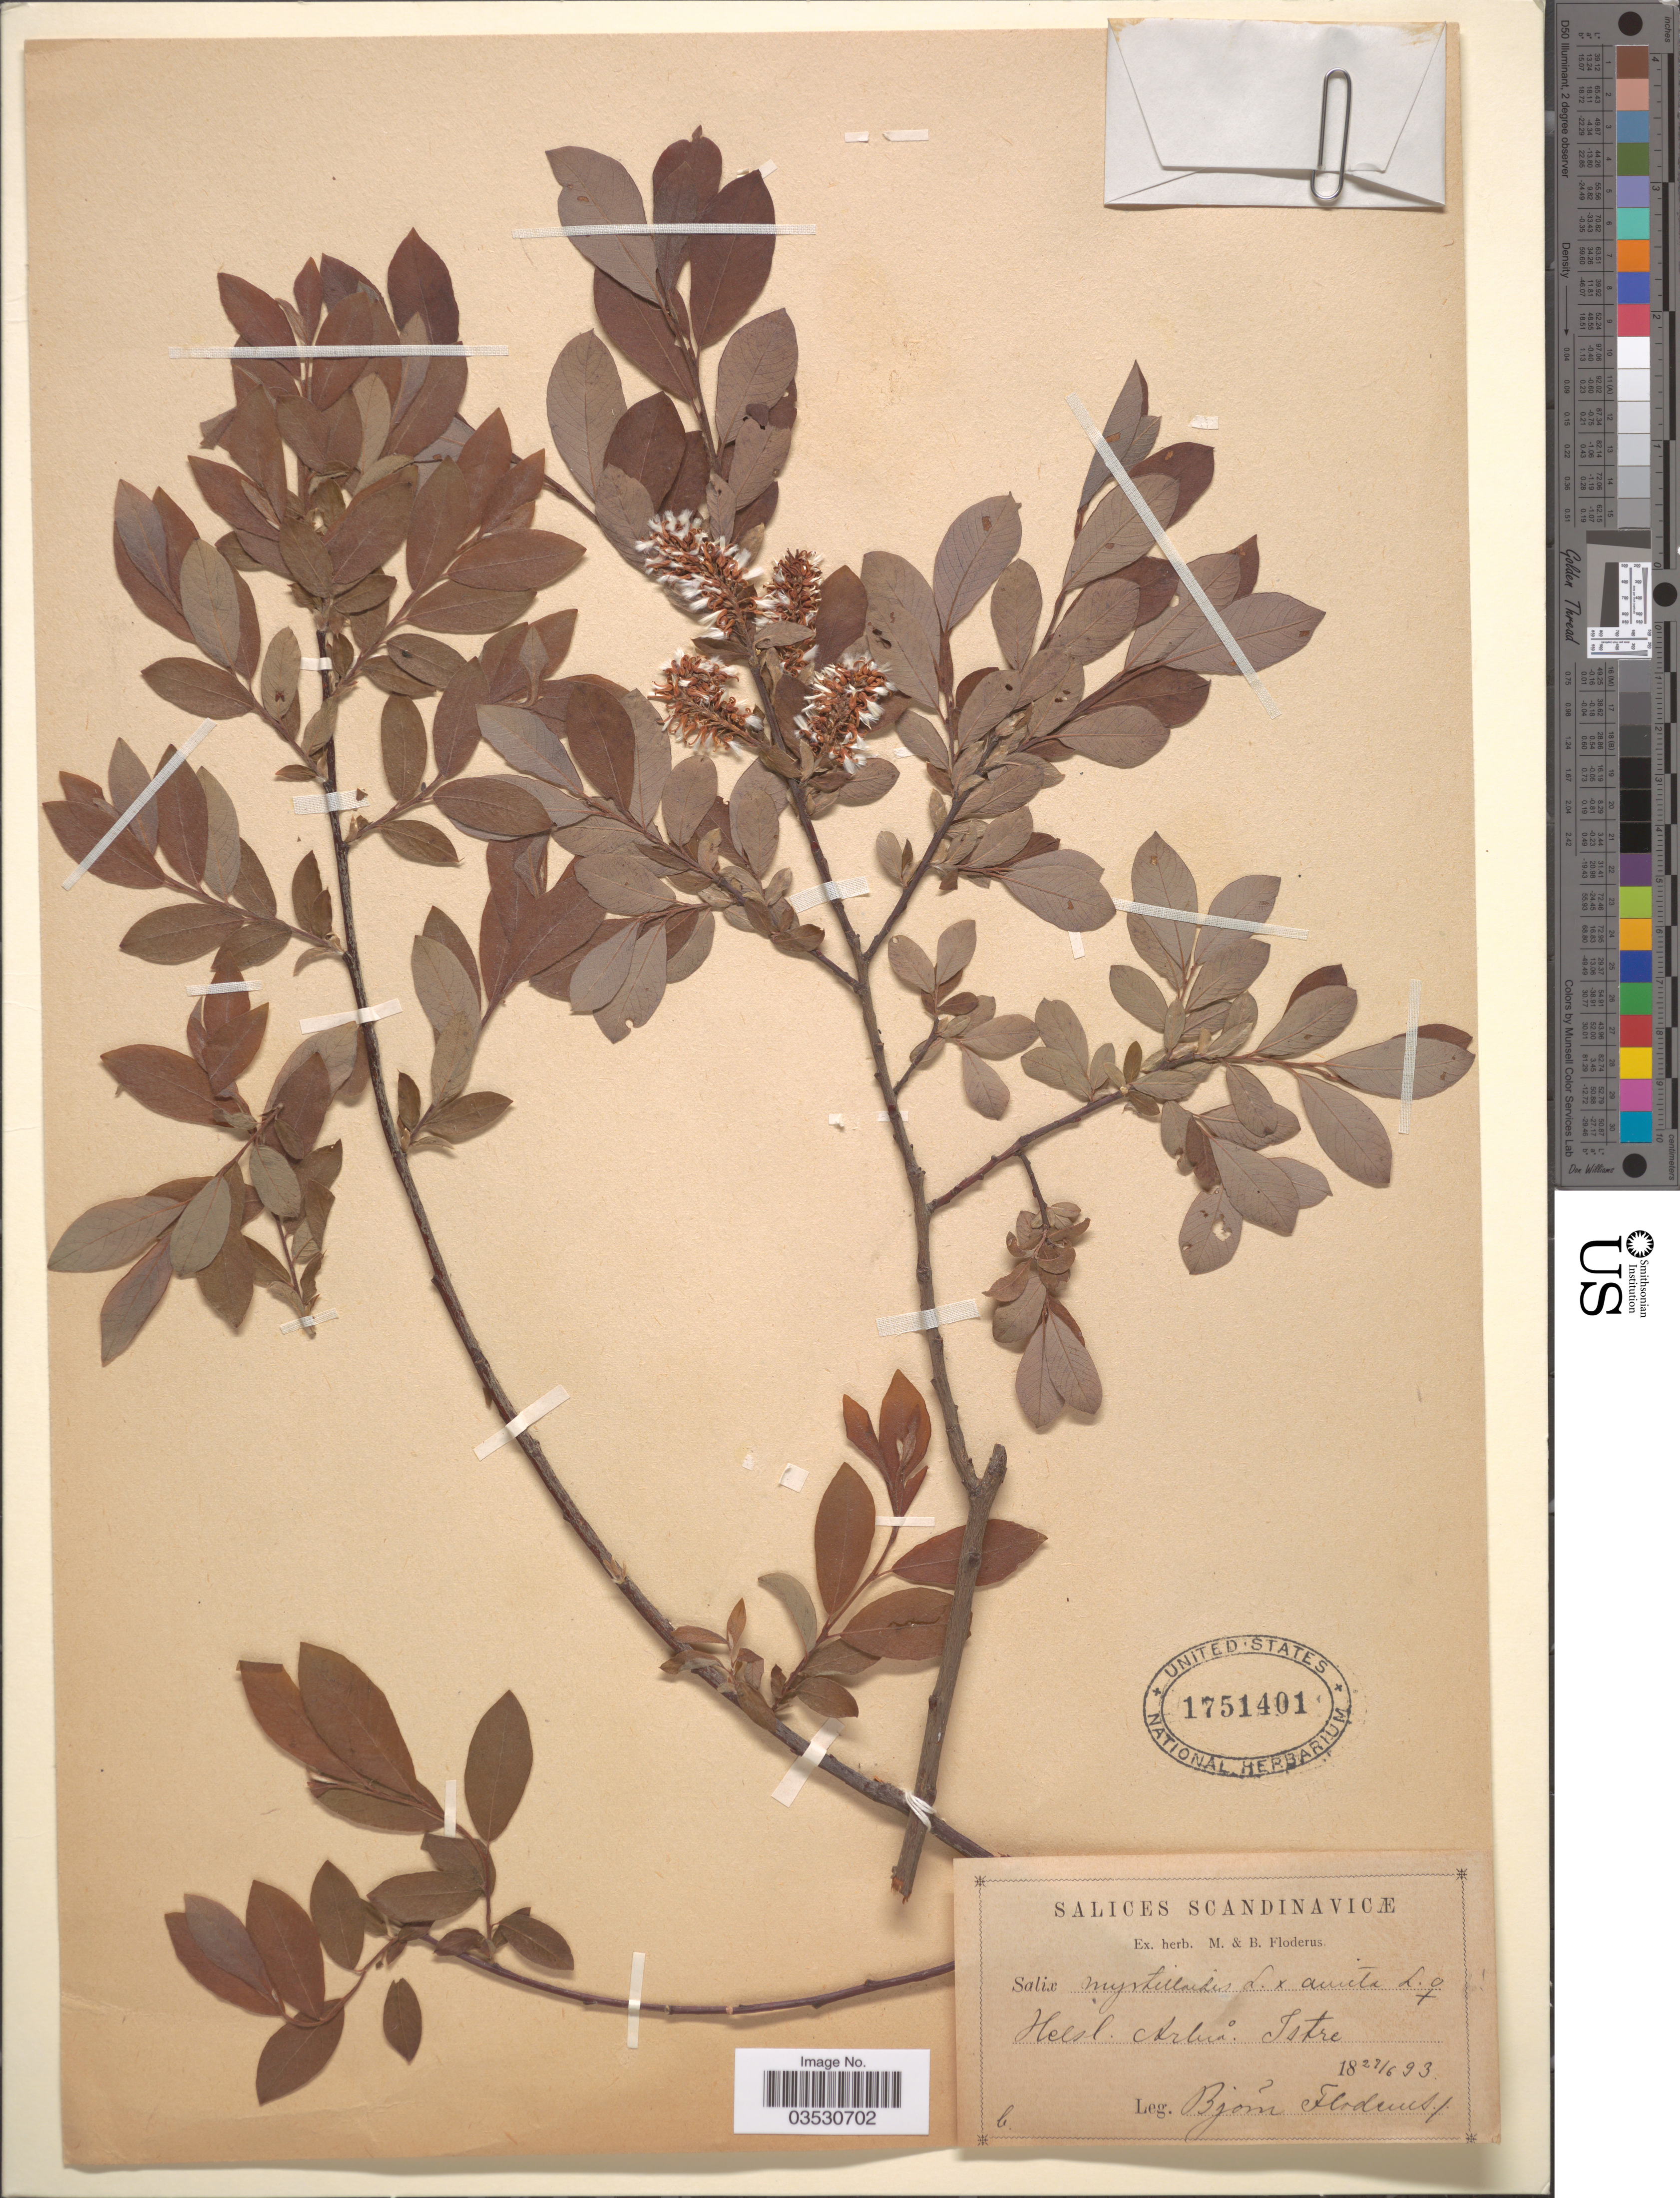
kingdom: Plantae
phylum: Tracheophyta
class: Magnoliopsida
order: Malpighiales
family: Salicaceae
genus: Salix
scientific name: Salix myrtilloides x S. aurita L.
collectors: B. G. O. Floderus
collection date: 1893-06-27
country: Sweden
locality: Scandinavicæ. Helsl. Arbrå. Istre.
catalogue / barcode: US 1751401